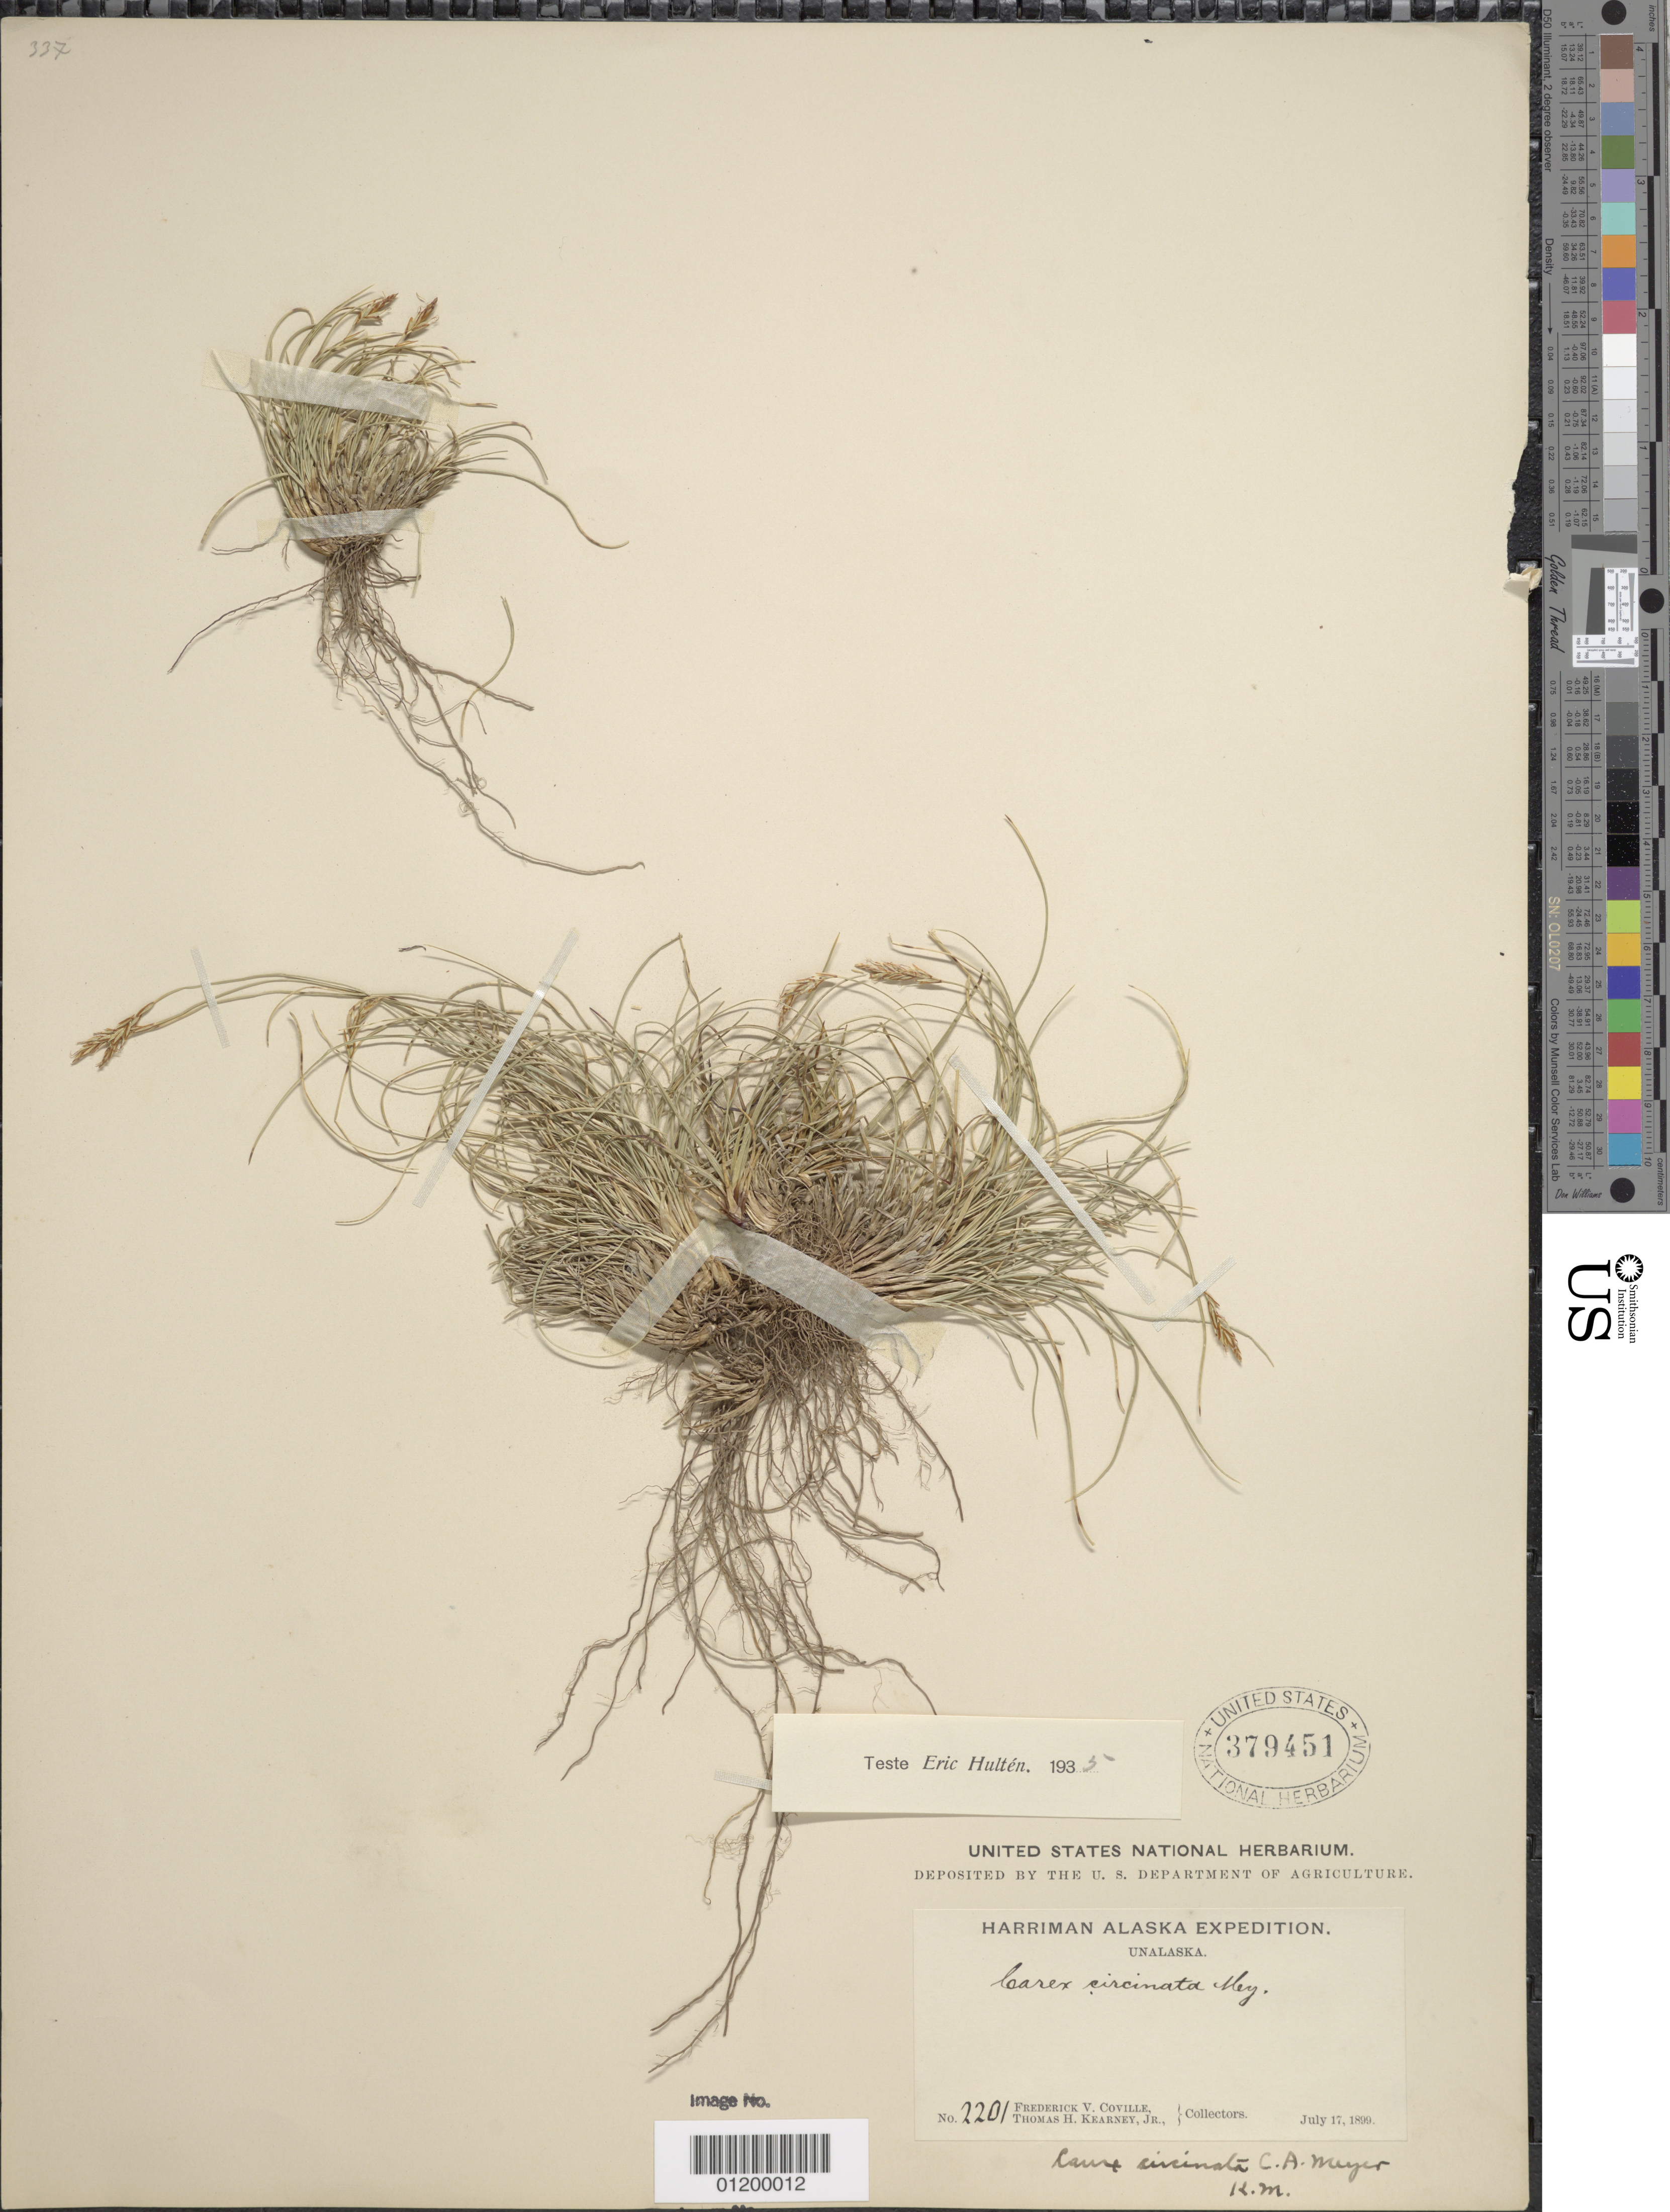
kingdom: Plantae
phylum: Tracheophyta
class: Liliopsida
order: Poales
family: Cyperaceae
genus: Carex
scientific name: Carex circinata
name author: C.A. Mey.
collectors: F. V. Coville & T. H. Kearney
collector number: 2201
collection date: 1899-07-17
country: United States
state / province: Alaska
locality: Unalaska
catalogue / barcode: US 379451